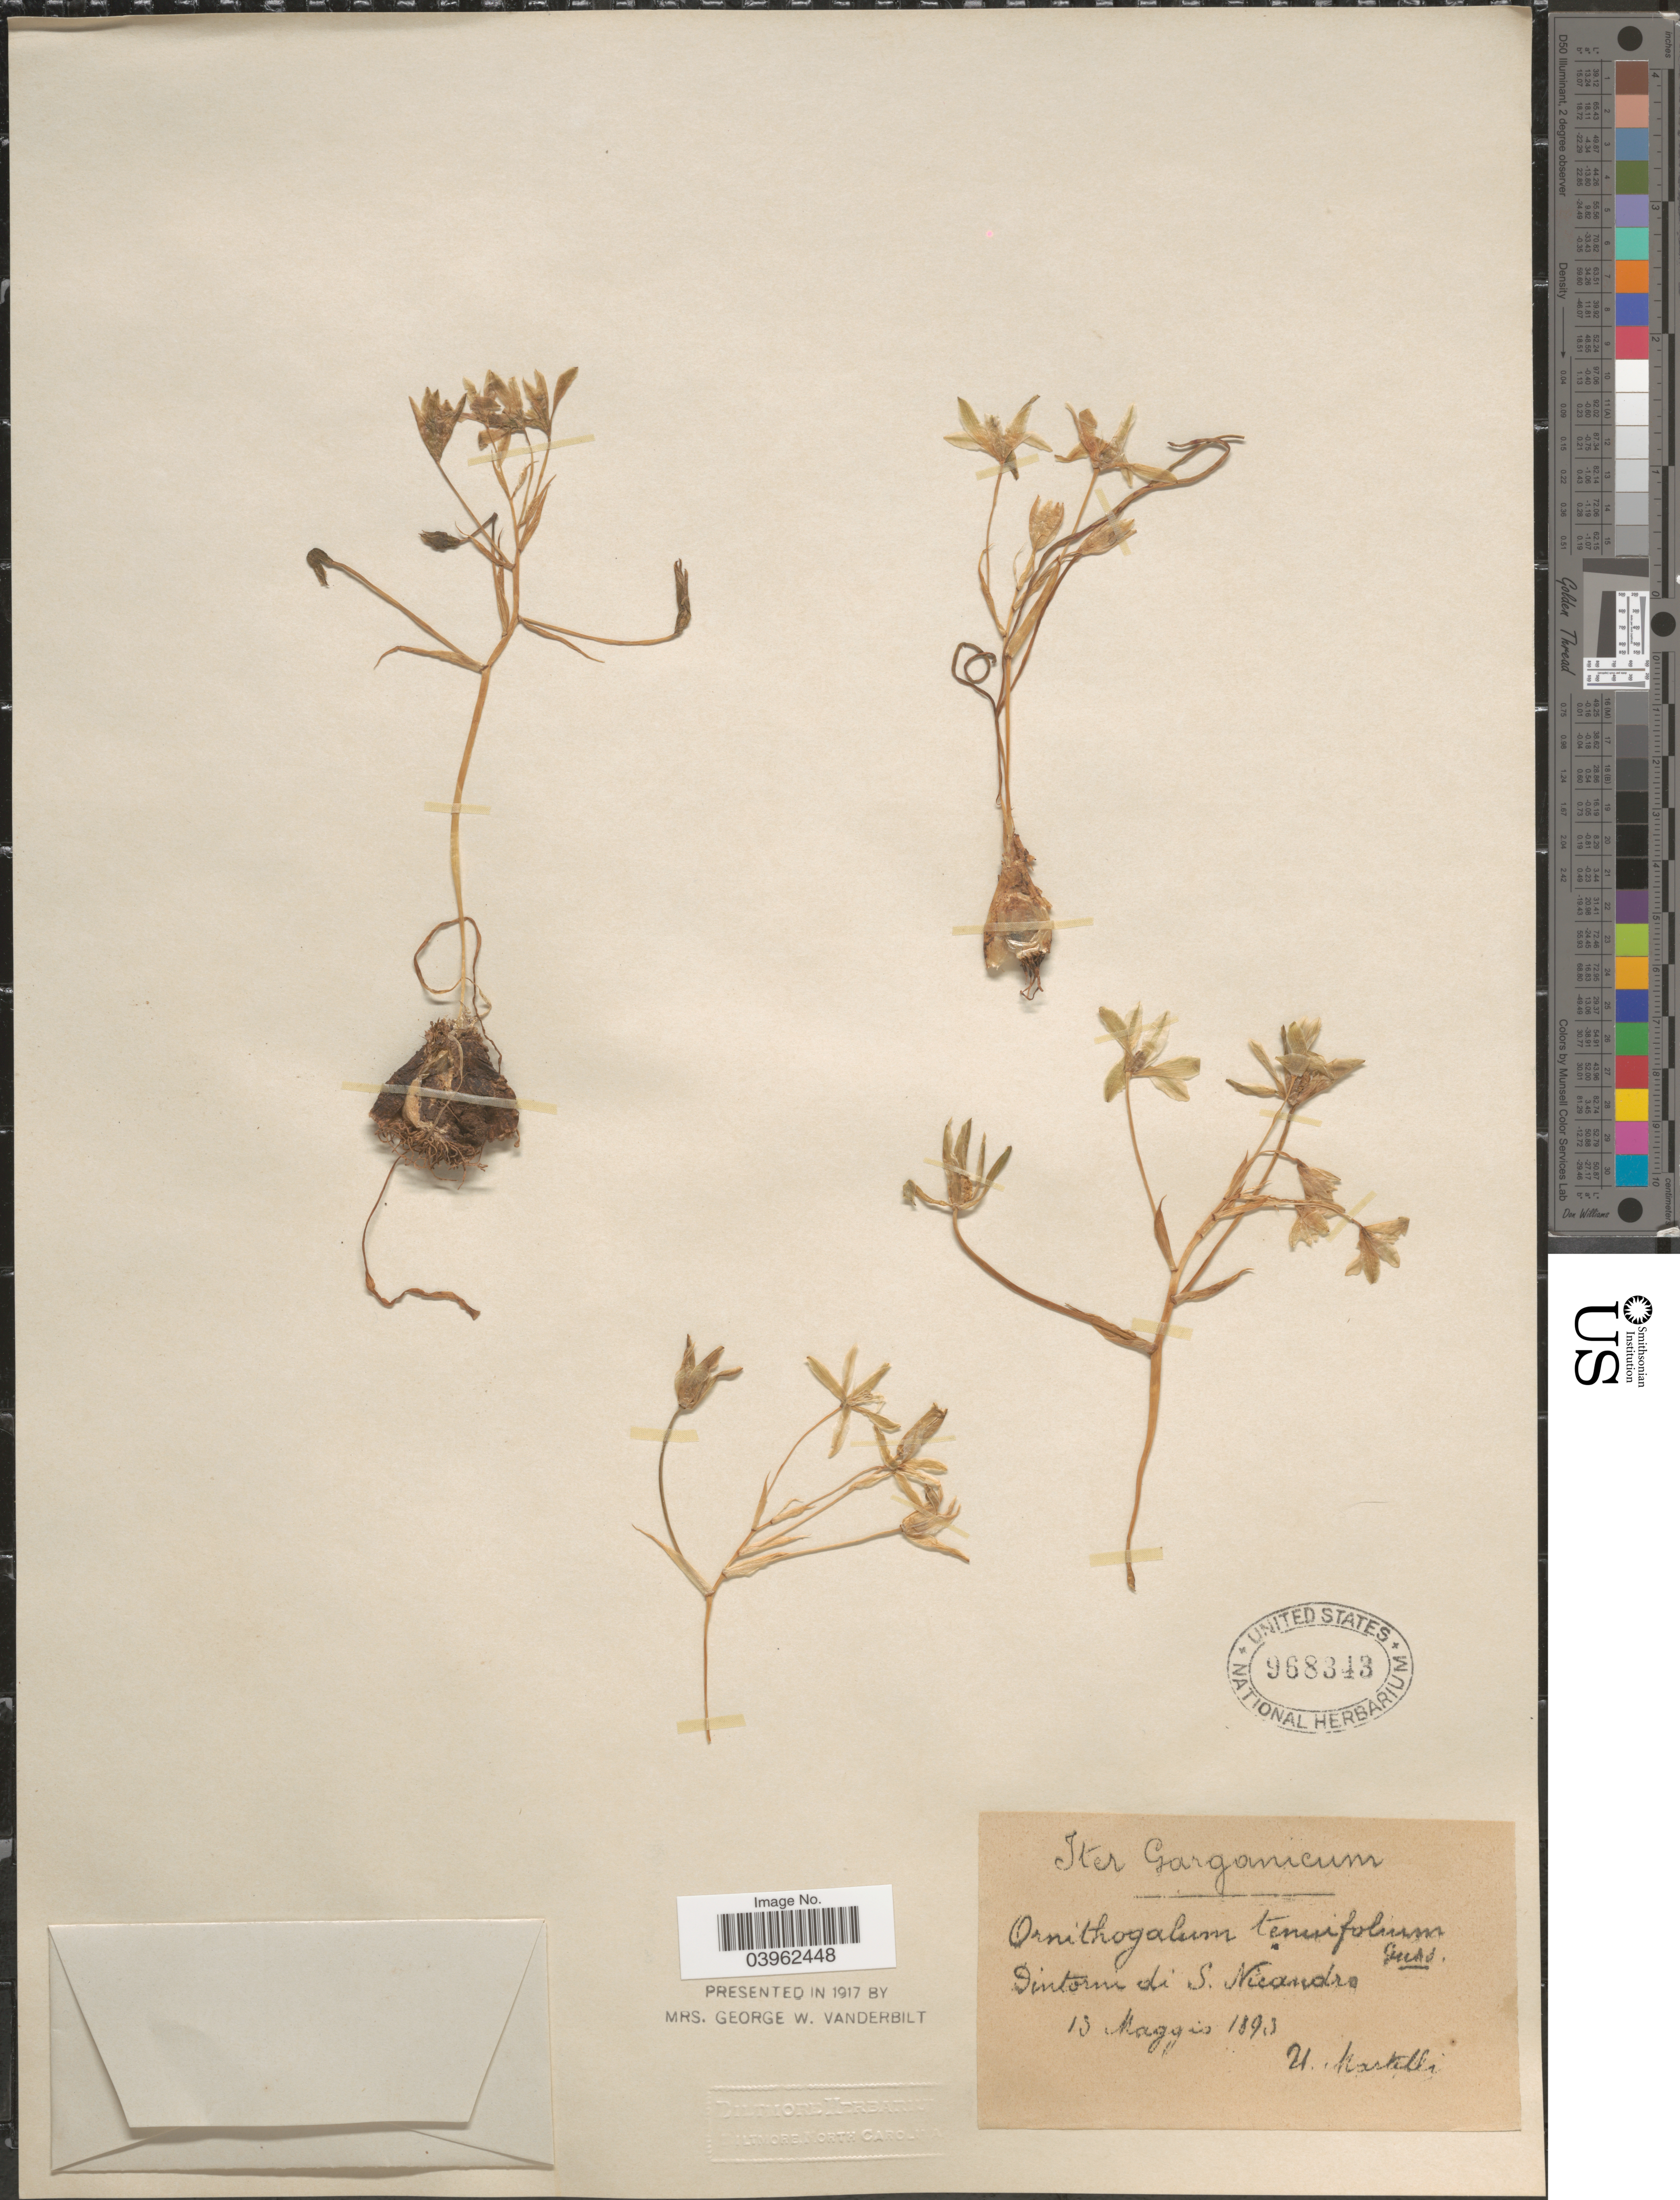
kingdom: Plantae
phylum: Tracheophyta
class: Liliopsida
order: Asparagales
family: Asparagaceae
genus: Ornithogalum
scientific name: Ornithogalum tenuifolium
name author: F. Delaroche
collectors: U. Martelli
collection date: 1893-05-04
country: Italy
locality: Iter Garganicum. Dintorni di S. Nicandra.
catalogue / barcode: US 968343